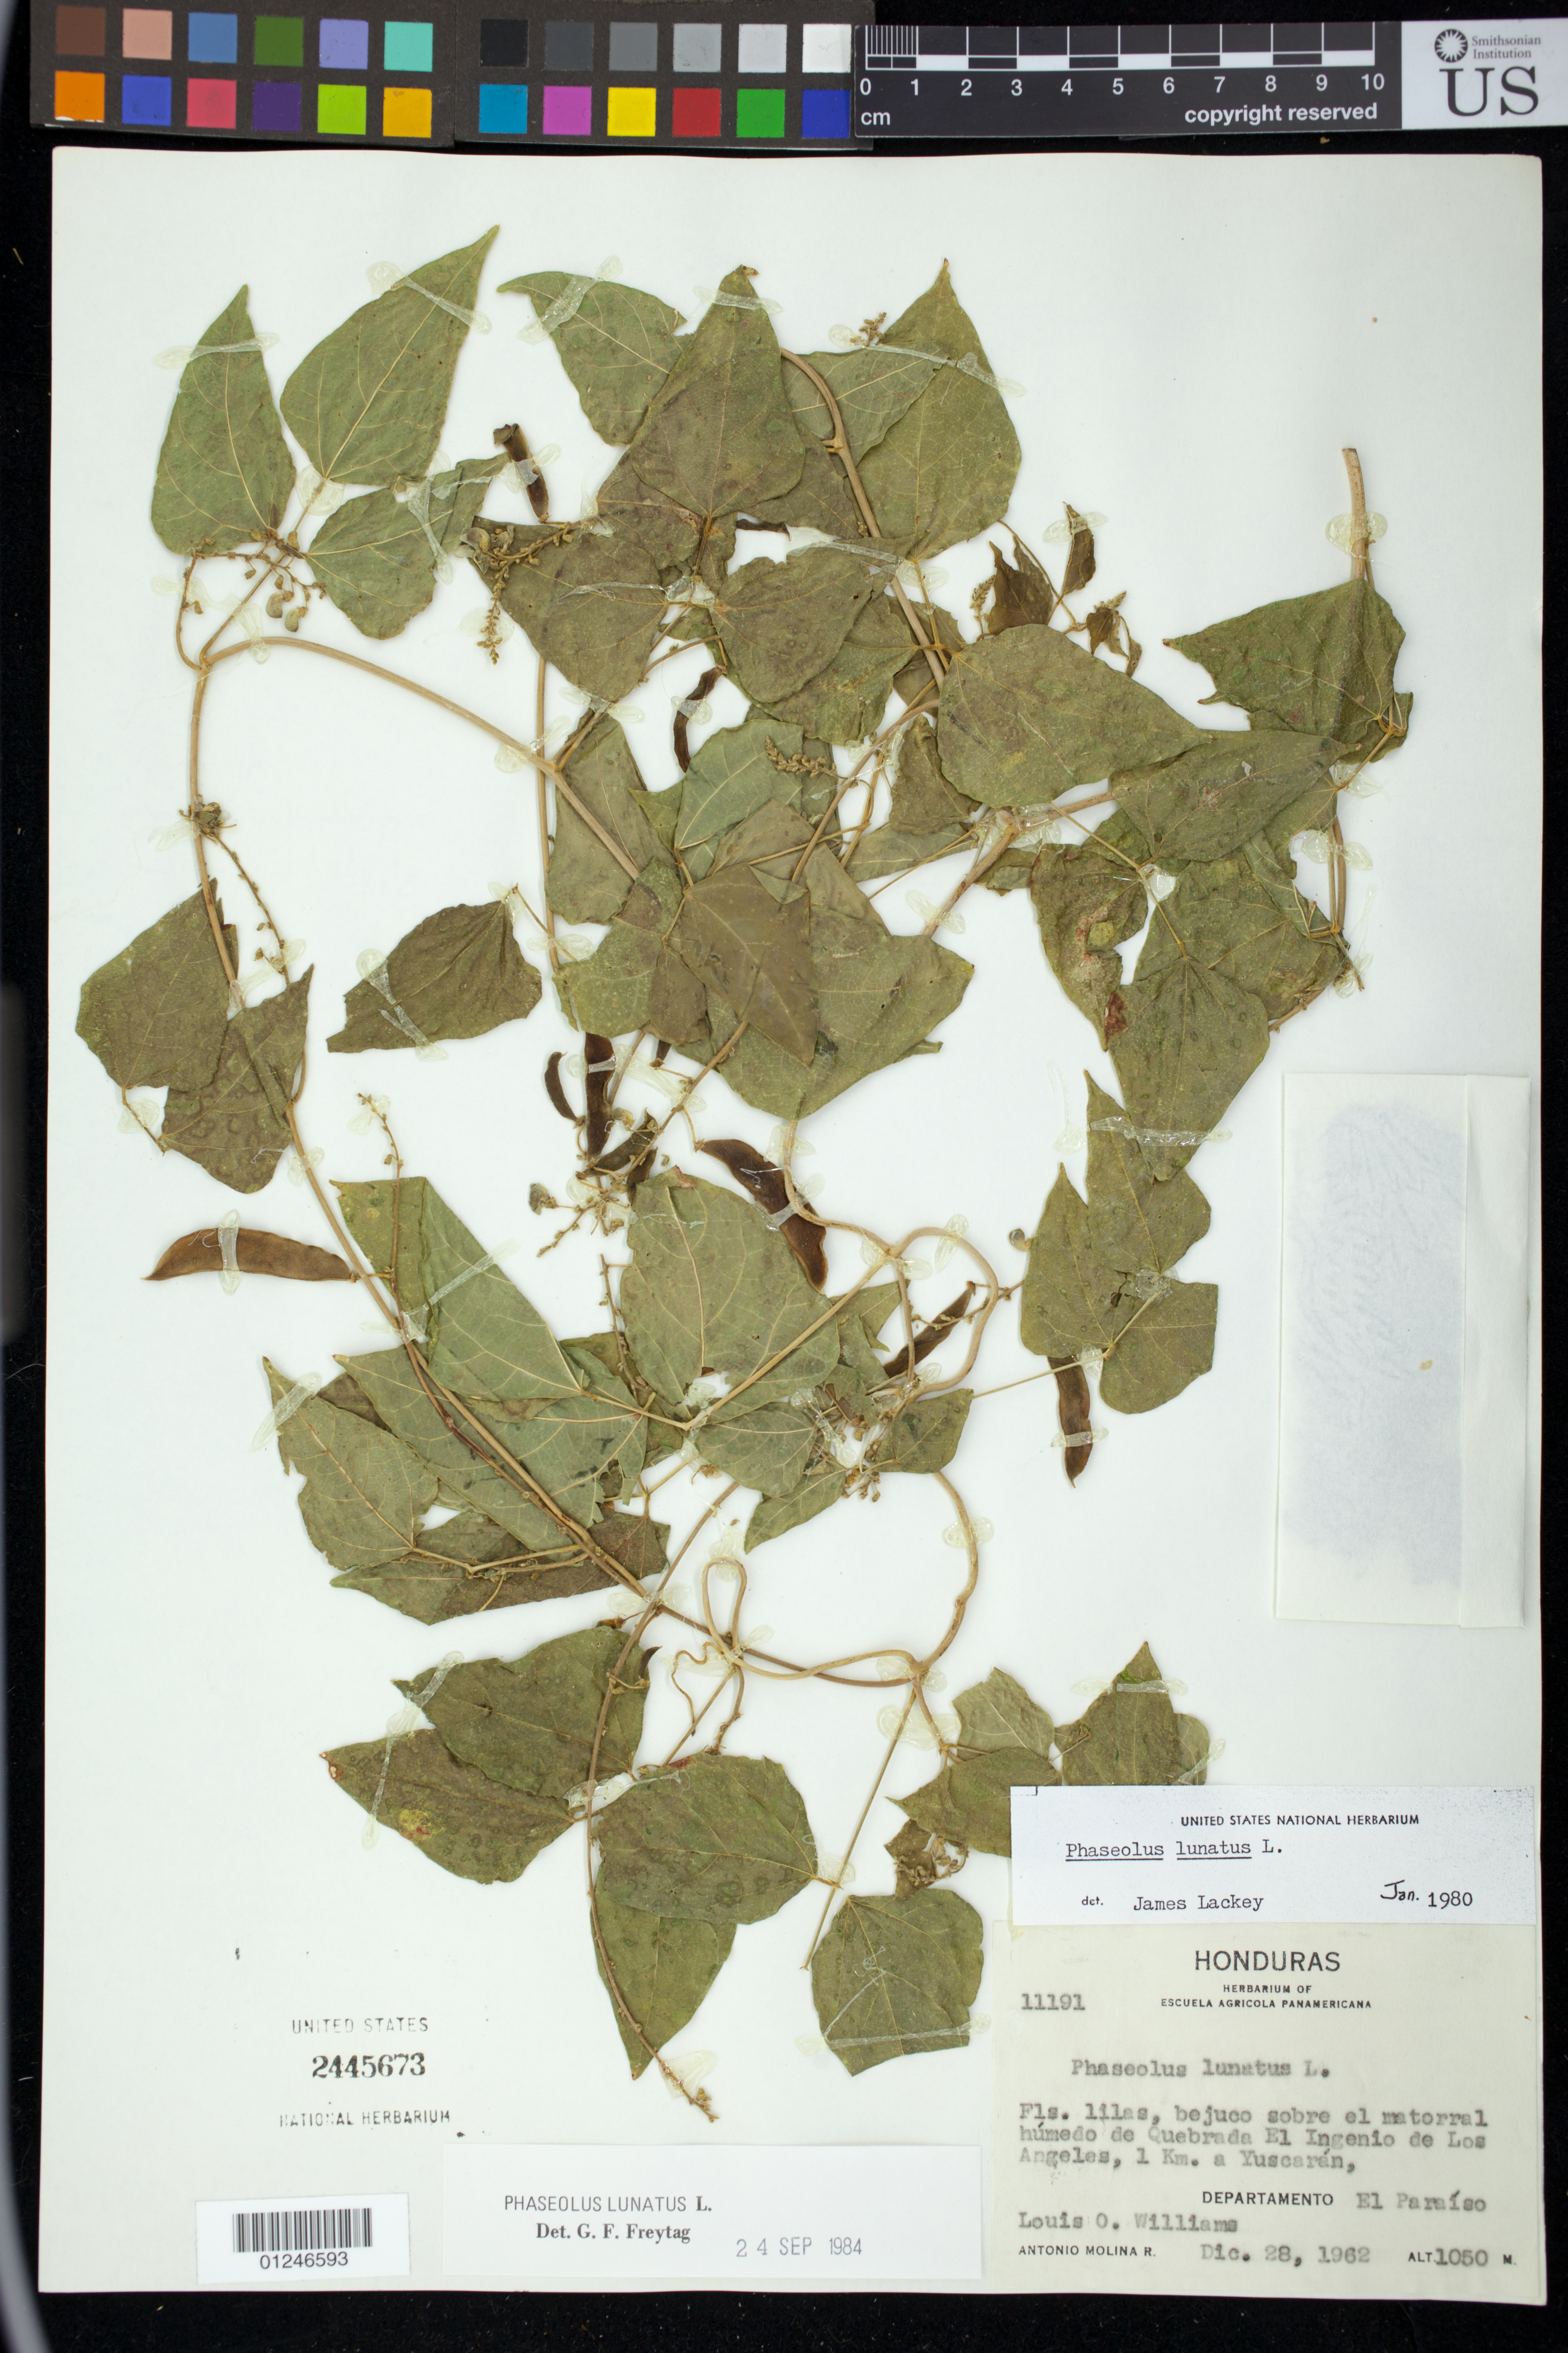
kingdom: Plantae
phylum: Tracheophyta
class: Magnoliopsida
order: Fabales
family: Fabaceae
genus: Phaseolus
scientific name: Phaseolus lunatus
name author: L.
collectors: A. Molina R. & L. O. Williams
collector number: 11191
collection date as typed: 28 Dec 1962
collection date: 1962-12-28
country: Honduras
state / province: El Paraíso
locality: El Ingenio de Los Angeles, Yuscarín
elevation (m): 1050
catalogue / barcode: US 2445673